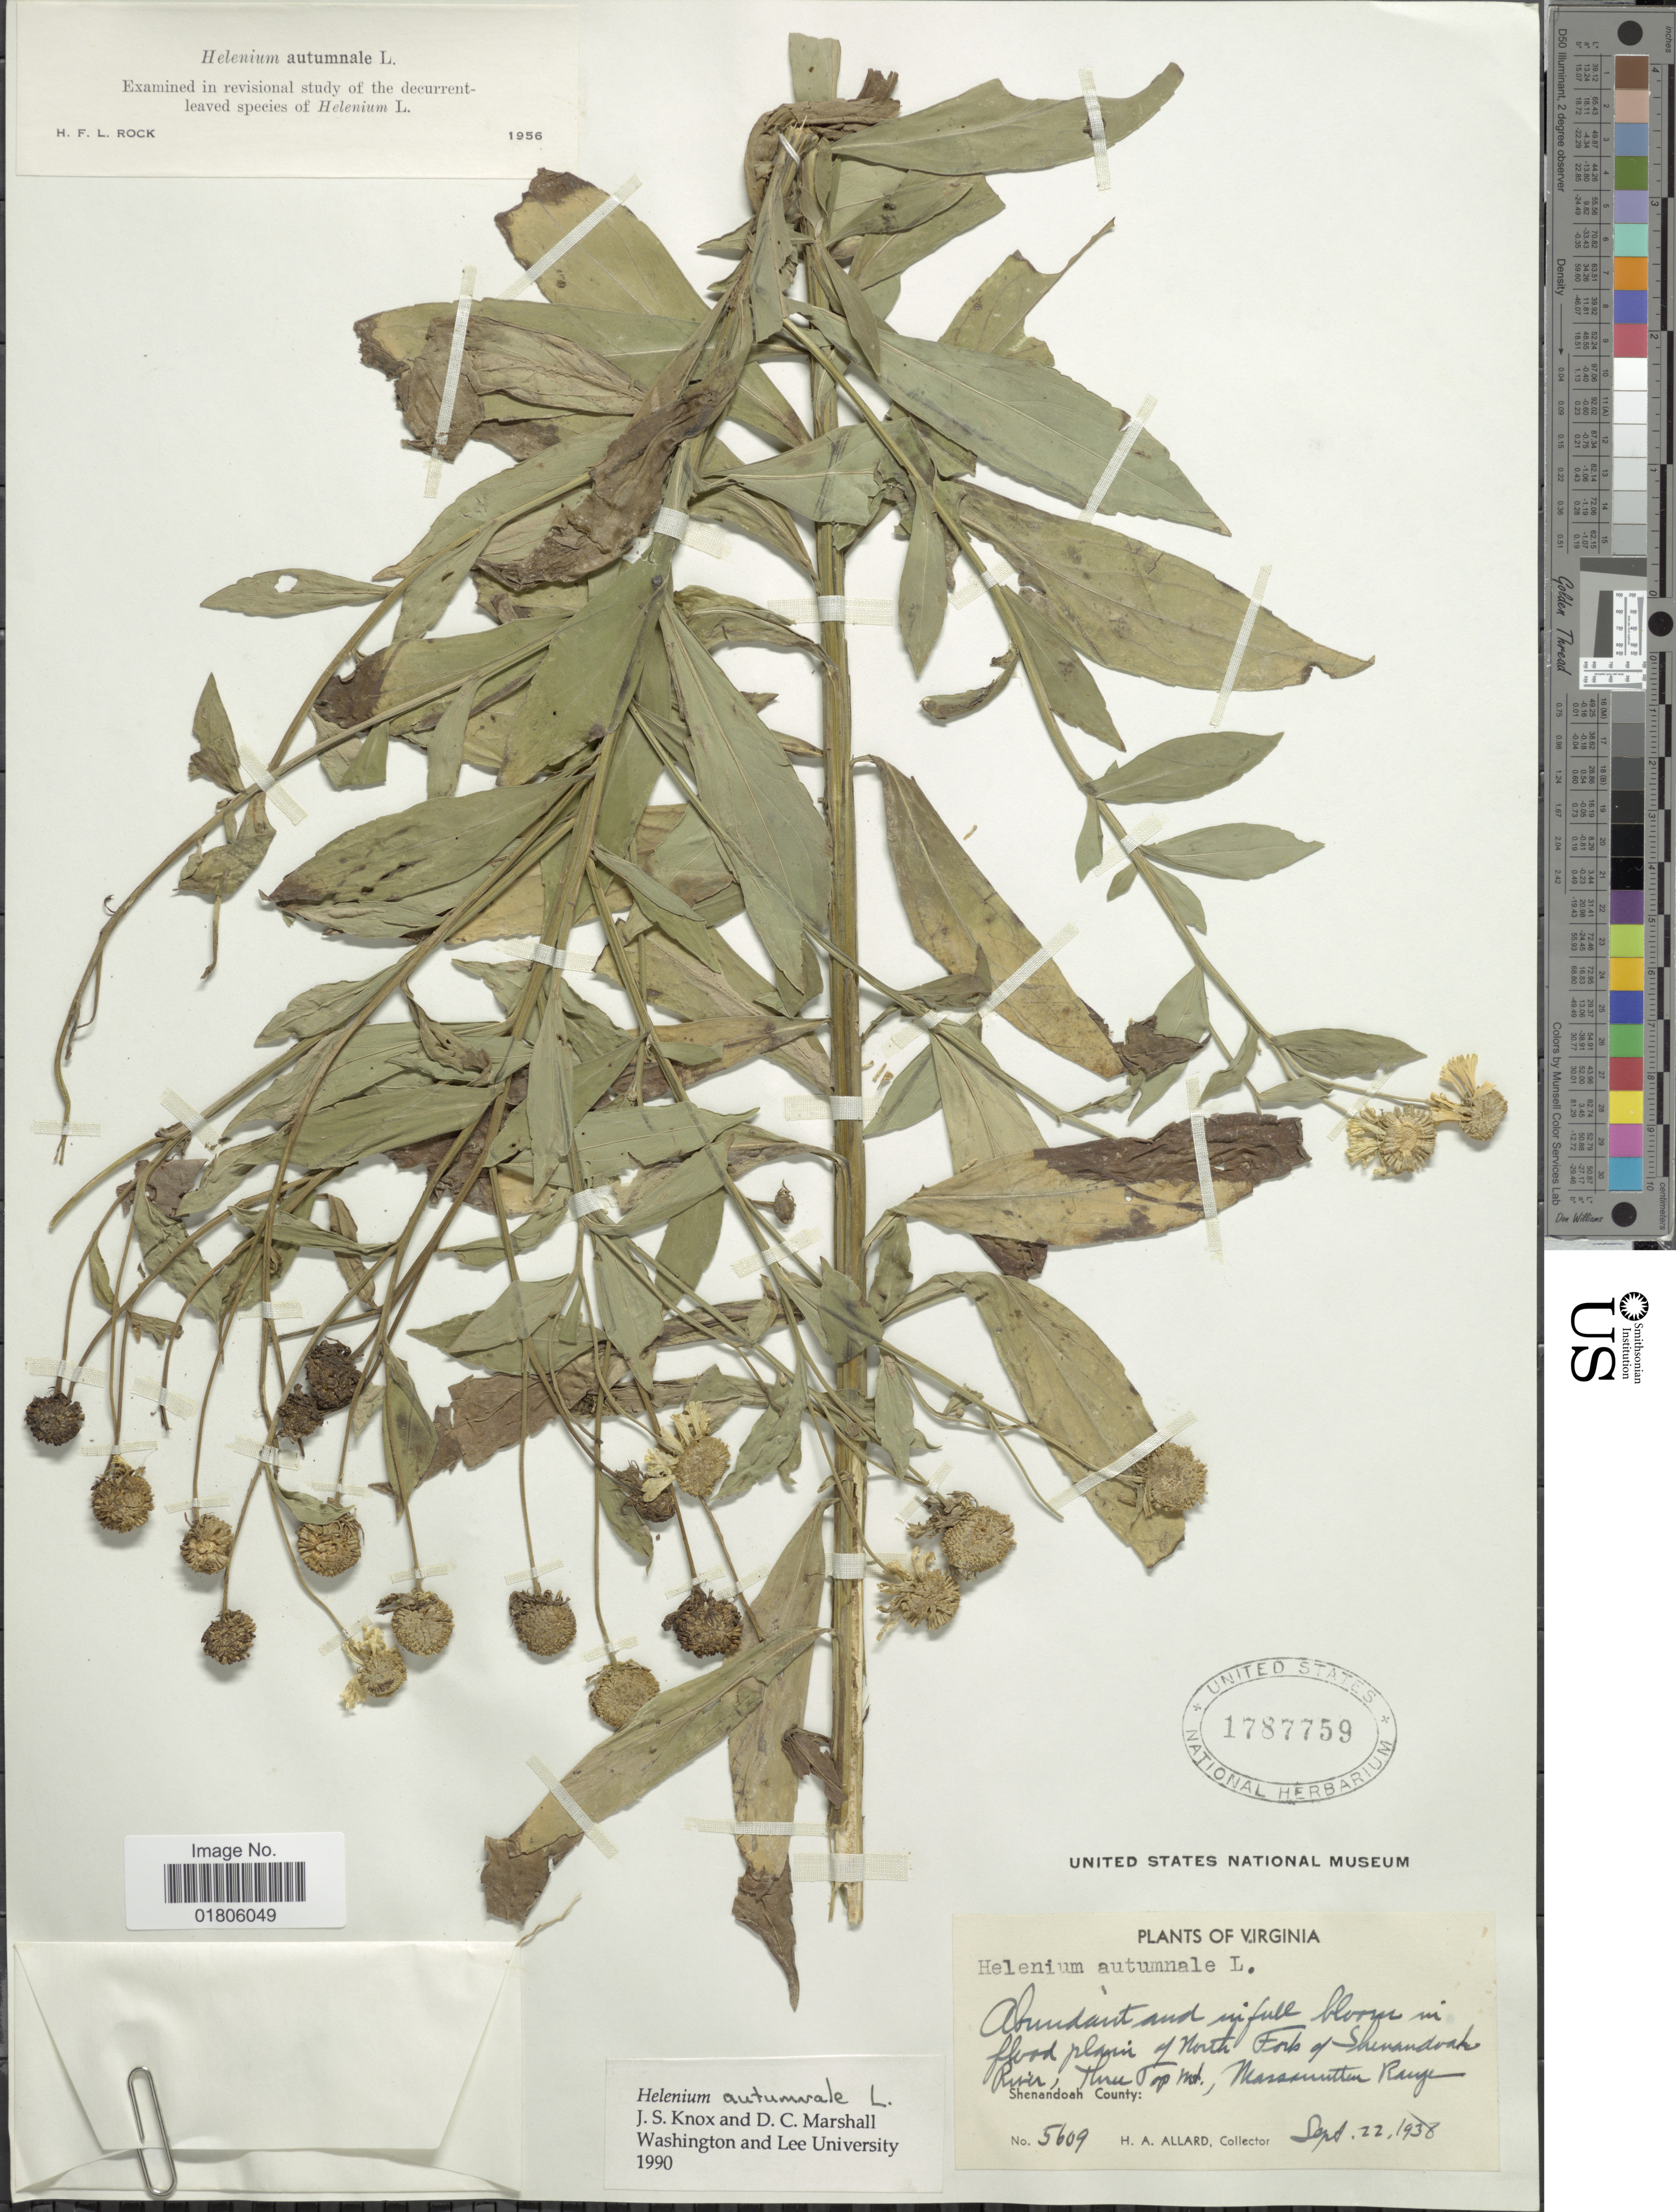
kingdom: Plantae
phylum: Tracheophyta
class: Magnoliopsida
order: Asterales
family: Asteraceae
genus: Helenium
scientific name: Helenium autumnale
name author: L.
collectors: H. A. Allard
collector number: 5609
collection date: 1938-09-22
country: United States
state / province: Virginia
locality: North Forks of Shenandoah River, Three Top Mt. Massanutten Range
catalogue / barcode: US 1787759